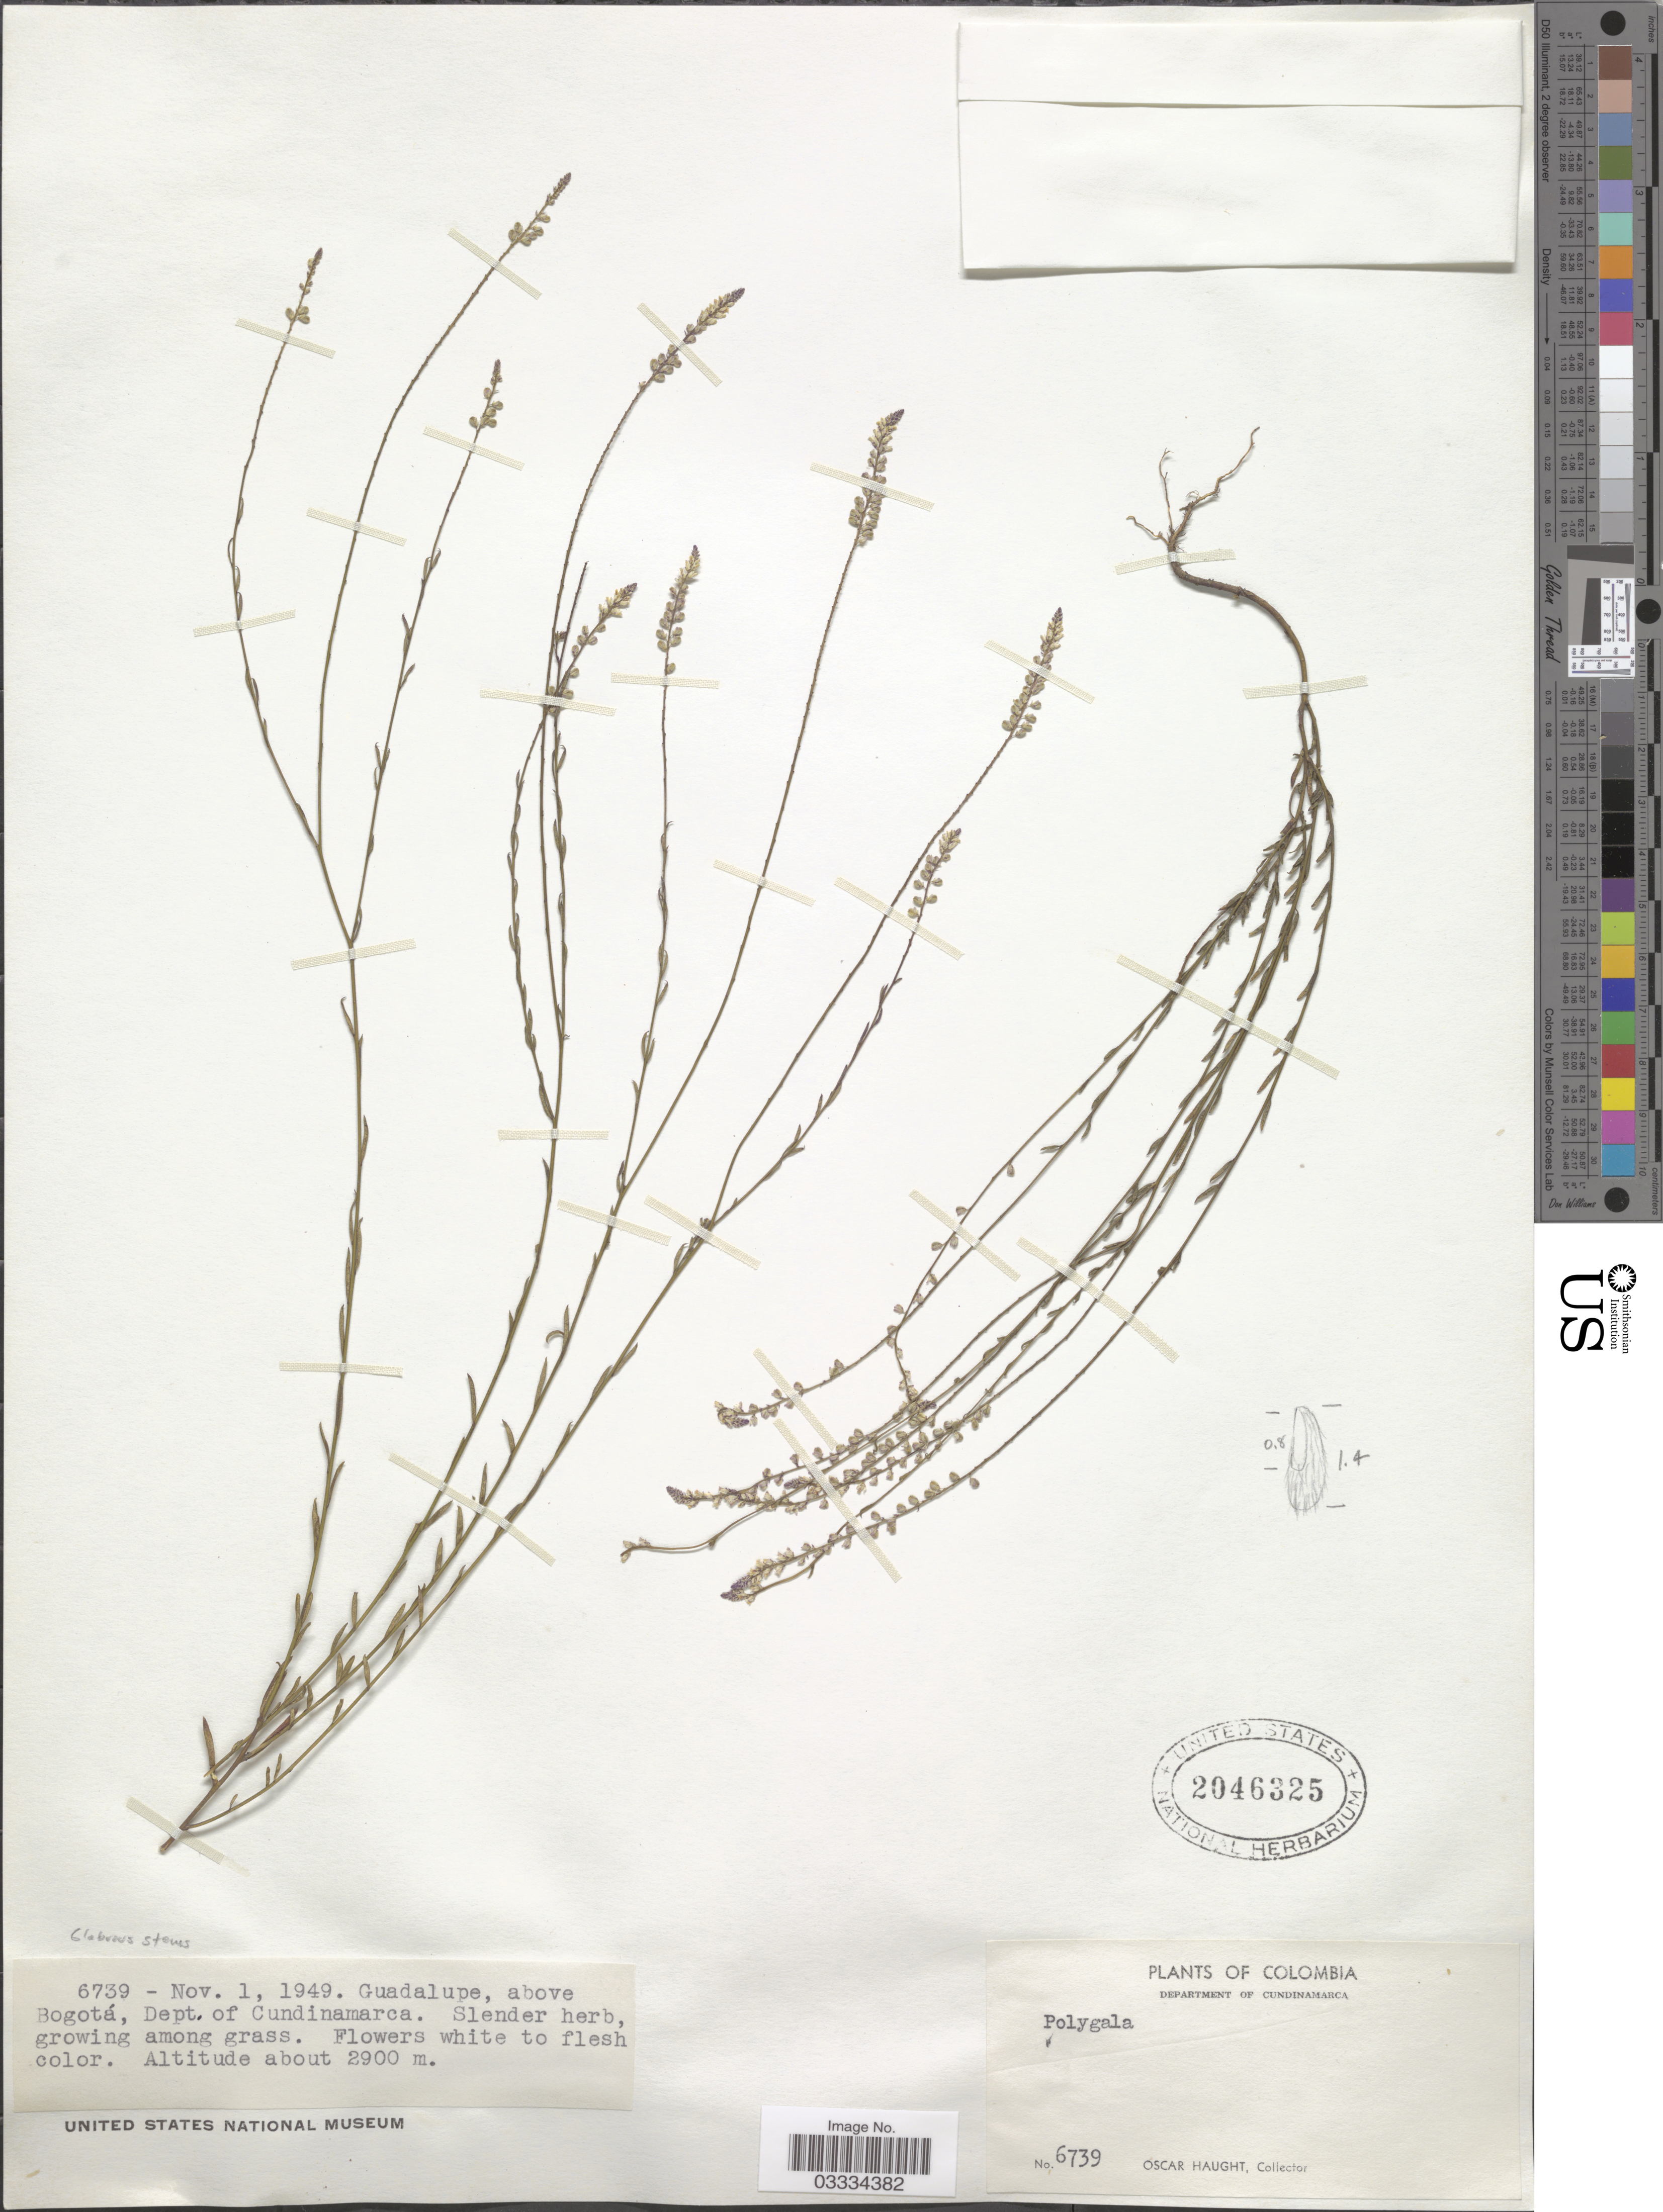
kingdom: Plantae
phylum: Tracheophyta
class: Magnoliopsida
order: Fabales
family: Polygalaceae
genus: Polygala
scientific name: Polygala sp.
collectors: O. Haught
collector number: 6739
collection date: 1949-11-01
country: Colombia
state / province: Cundinamarca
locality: Guadalupe, above Bogotá, Dept. of Cundinamarca.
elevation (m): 2900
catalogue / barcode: US 2046325